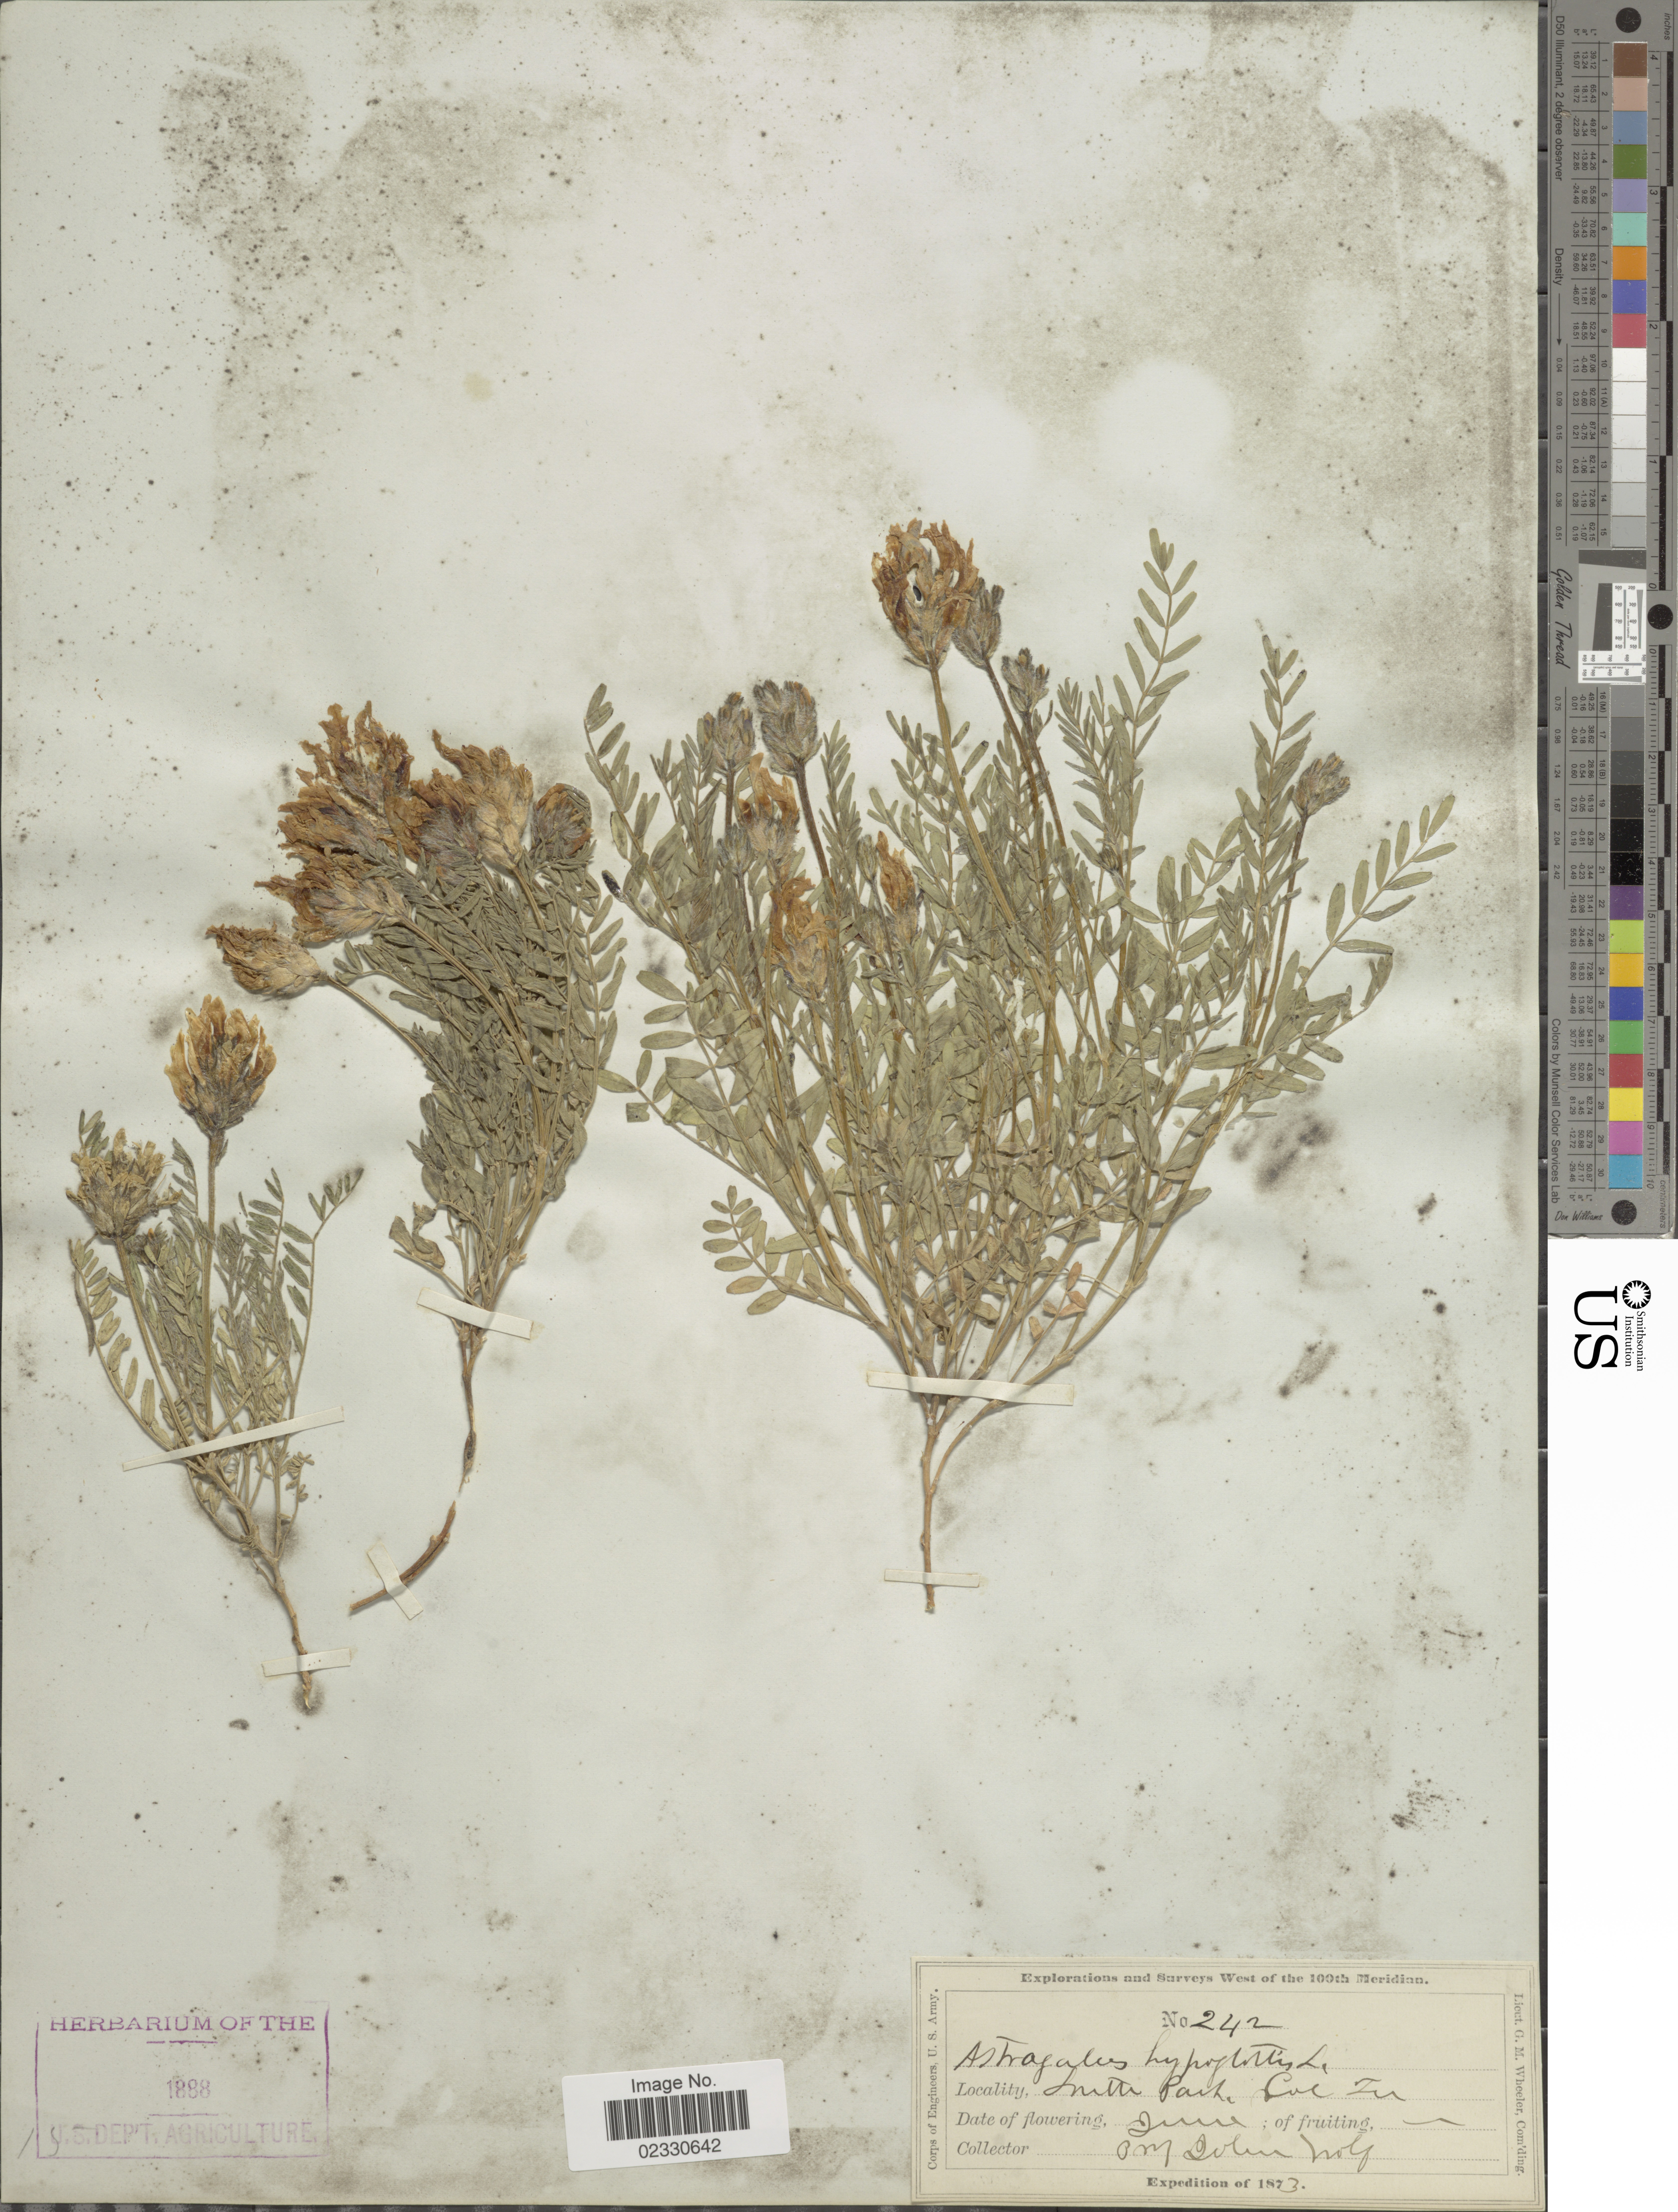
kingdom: Plantae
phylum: Tracheophyta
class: Magnoliopsida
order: Fabales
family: Fabaceae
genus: Astragalus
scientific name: Astragalus dasyglottis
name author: DC.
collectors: -. Doheney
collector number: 242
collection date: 1873-06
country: United States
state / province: California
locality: Smith Park, Coe Ter.